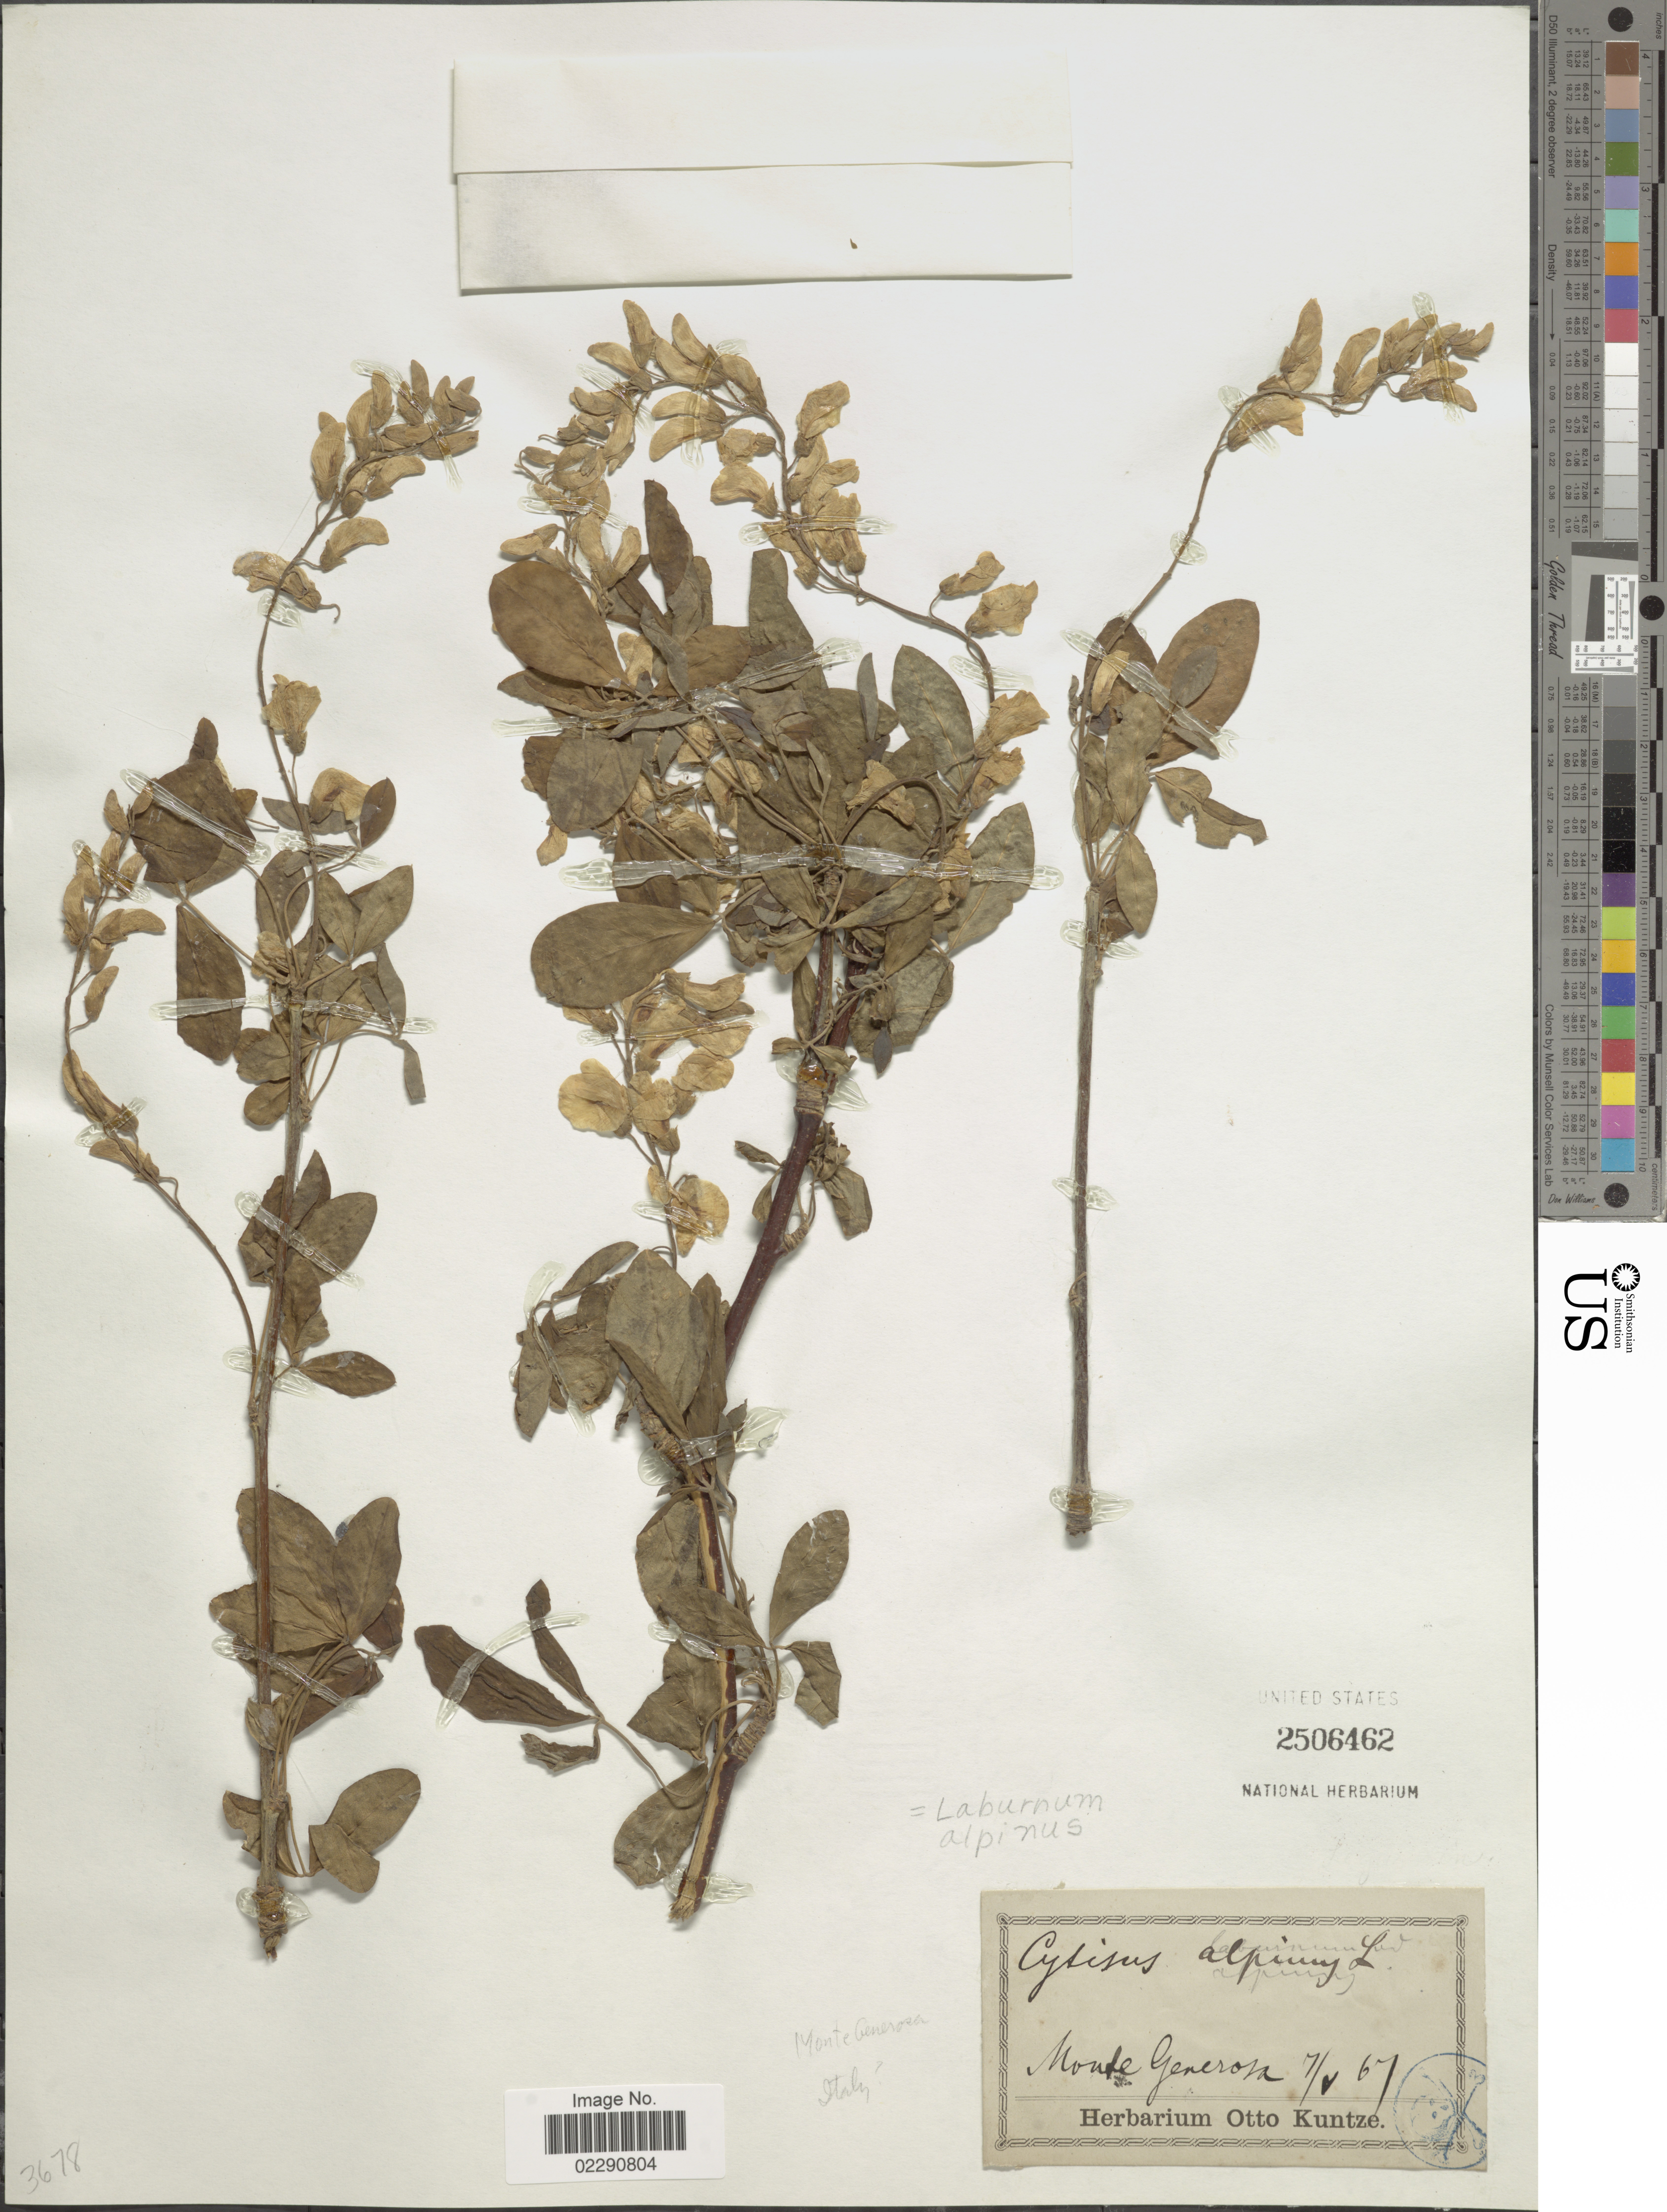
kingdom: Plantae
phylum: Tracheophyta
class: Magnoliopsida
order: Fabales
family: Fabaceae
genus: Laburnum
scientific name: Laburnum alpinum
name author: (Mill.) Bercht. & J. Presl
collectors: ex herb. Otto Kuntze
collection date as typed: Transcribed d/m/y: 7/1/67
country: Italy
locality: Monte Generosa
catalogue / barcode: US 2506462